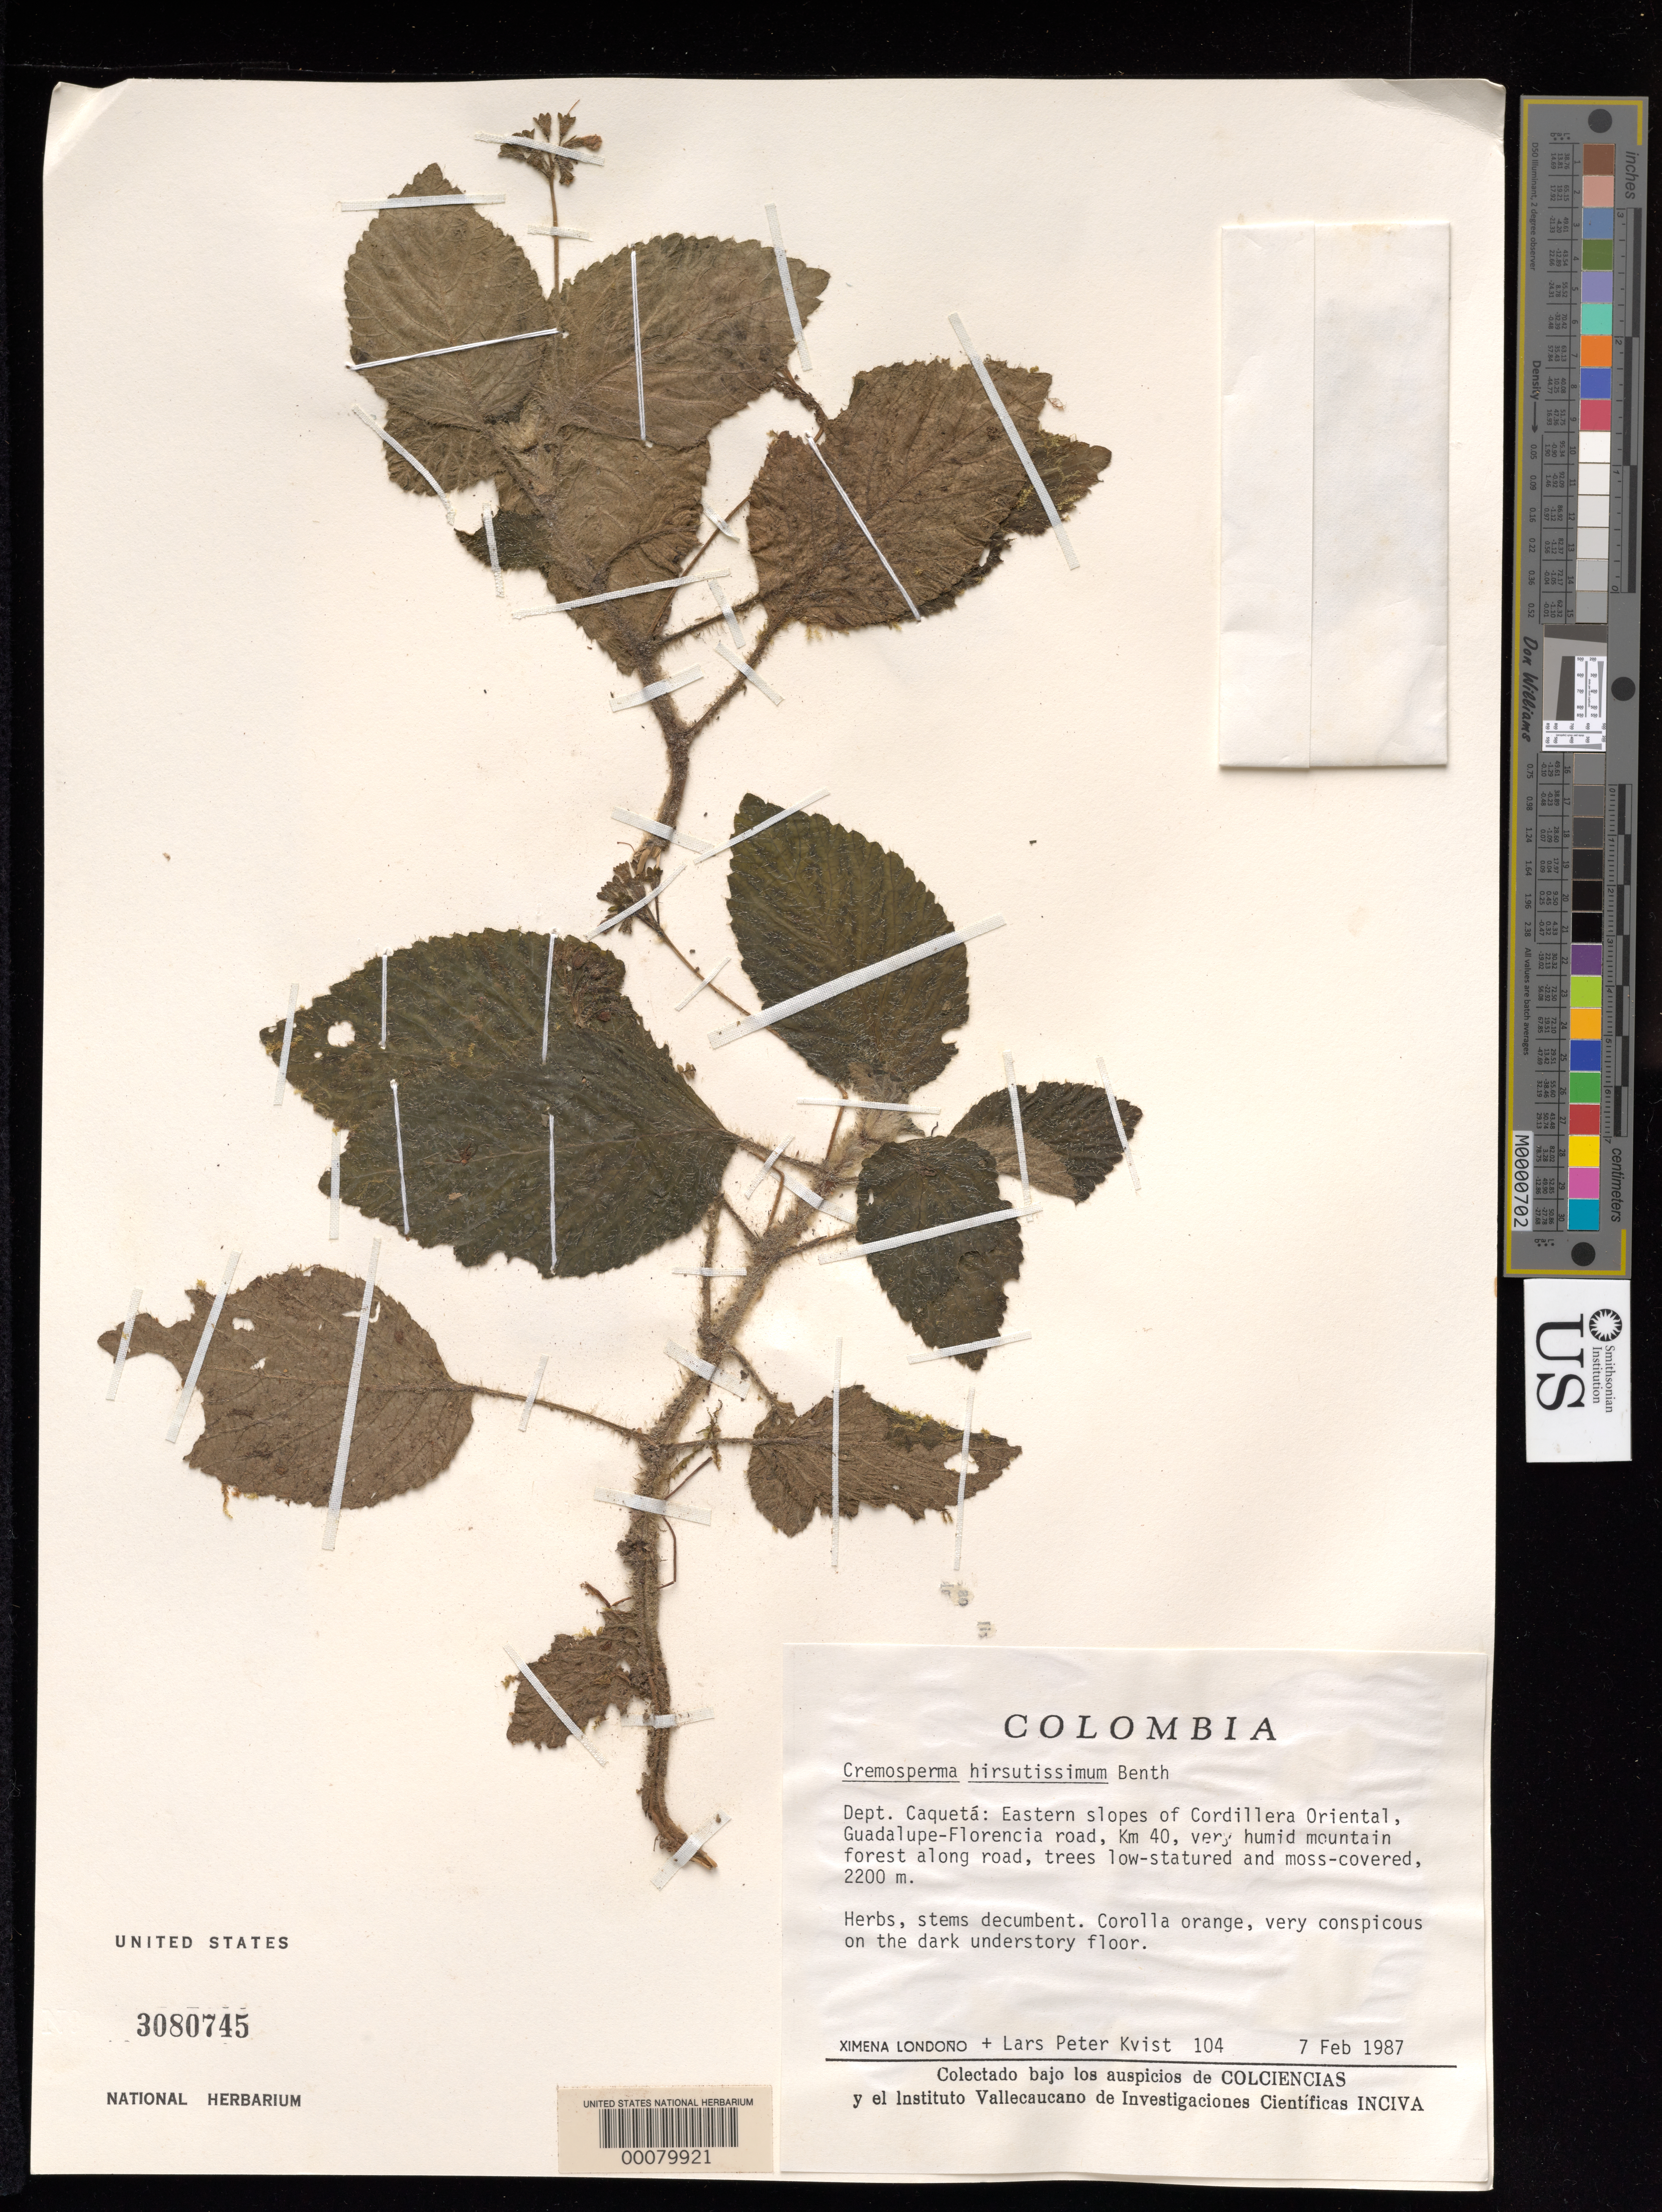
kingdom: Plantae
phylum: Tracheophyta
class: Magnoliopsida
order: Lamiales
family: Gesneriaceae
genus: Cremosperma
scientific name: Cremosperma hirsutissimum var. hirsutissimum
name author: Benth.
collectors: X. Londoño & L. P. Kvist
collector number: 104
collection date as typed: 07 Feb 1987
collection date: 1987-02-07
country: Colombia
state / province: Caquetá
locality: Eastern slopes of Cordillera Oriental, Guadalupe-Florencia road, km 40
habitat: Very humid mountain forest along road, trees low-statured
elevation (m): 2200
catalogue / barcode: US 3080745